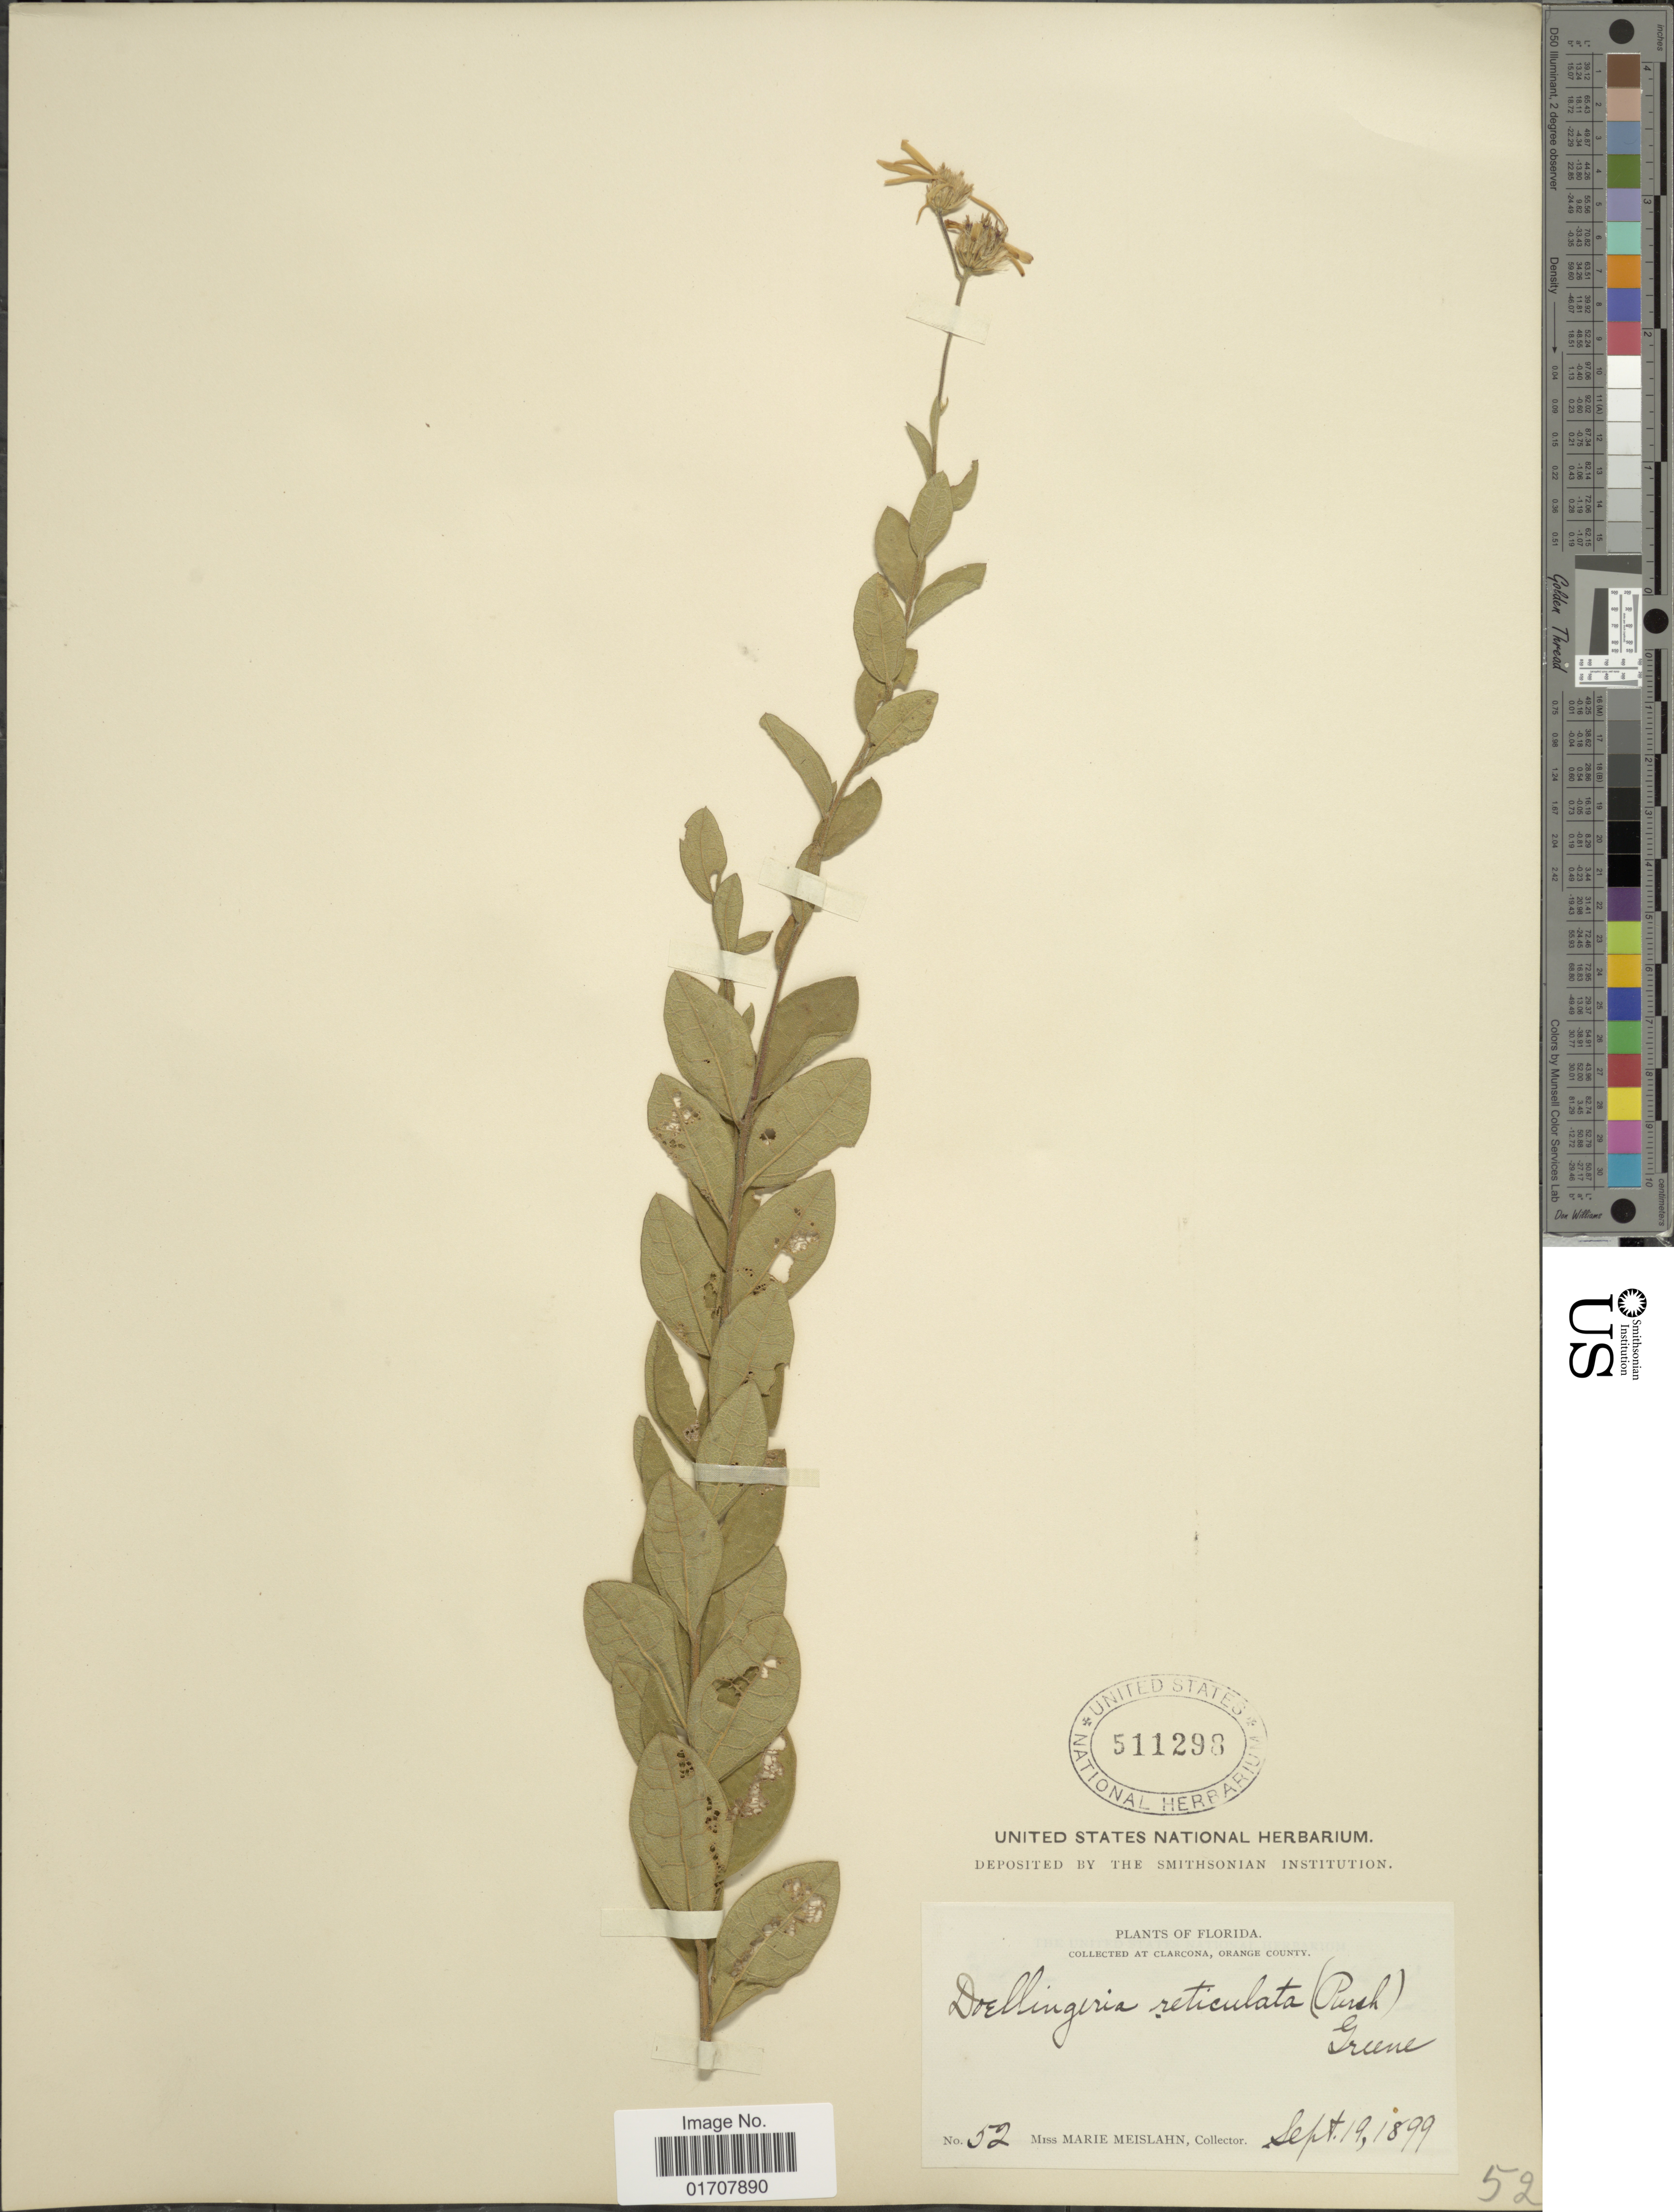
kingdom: Plantae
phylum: Tracheophyta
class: Magnoliopsida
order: Asterales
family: Asteraceae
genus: Oclemena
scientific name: Oclemena reticulata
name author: (Pursh) G.L. Nesom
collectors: M. Meislahn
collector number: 52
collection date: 1899-09-19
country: United States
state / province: Florida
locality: At Clarcona, Orange County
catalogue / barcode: US 511298